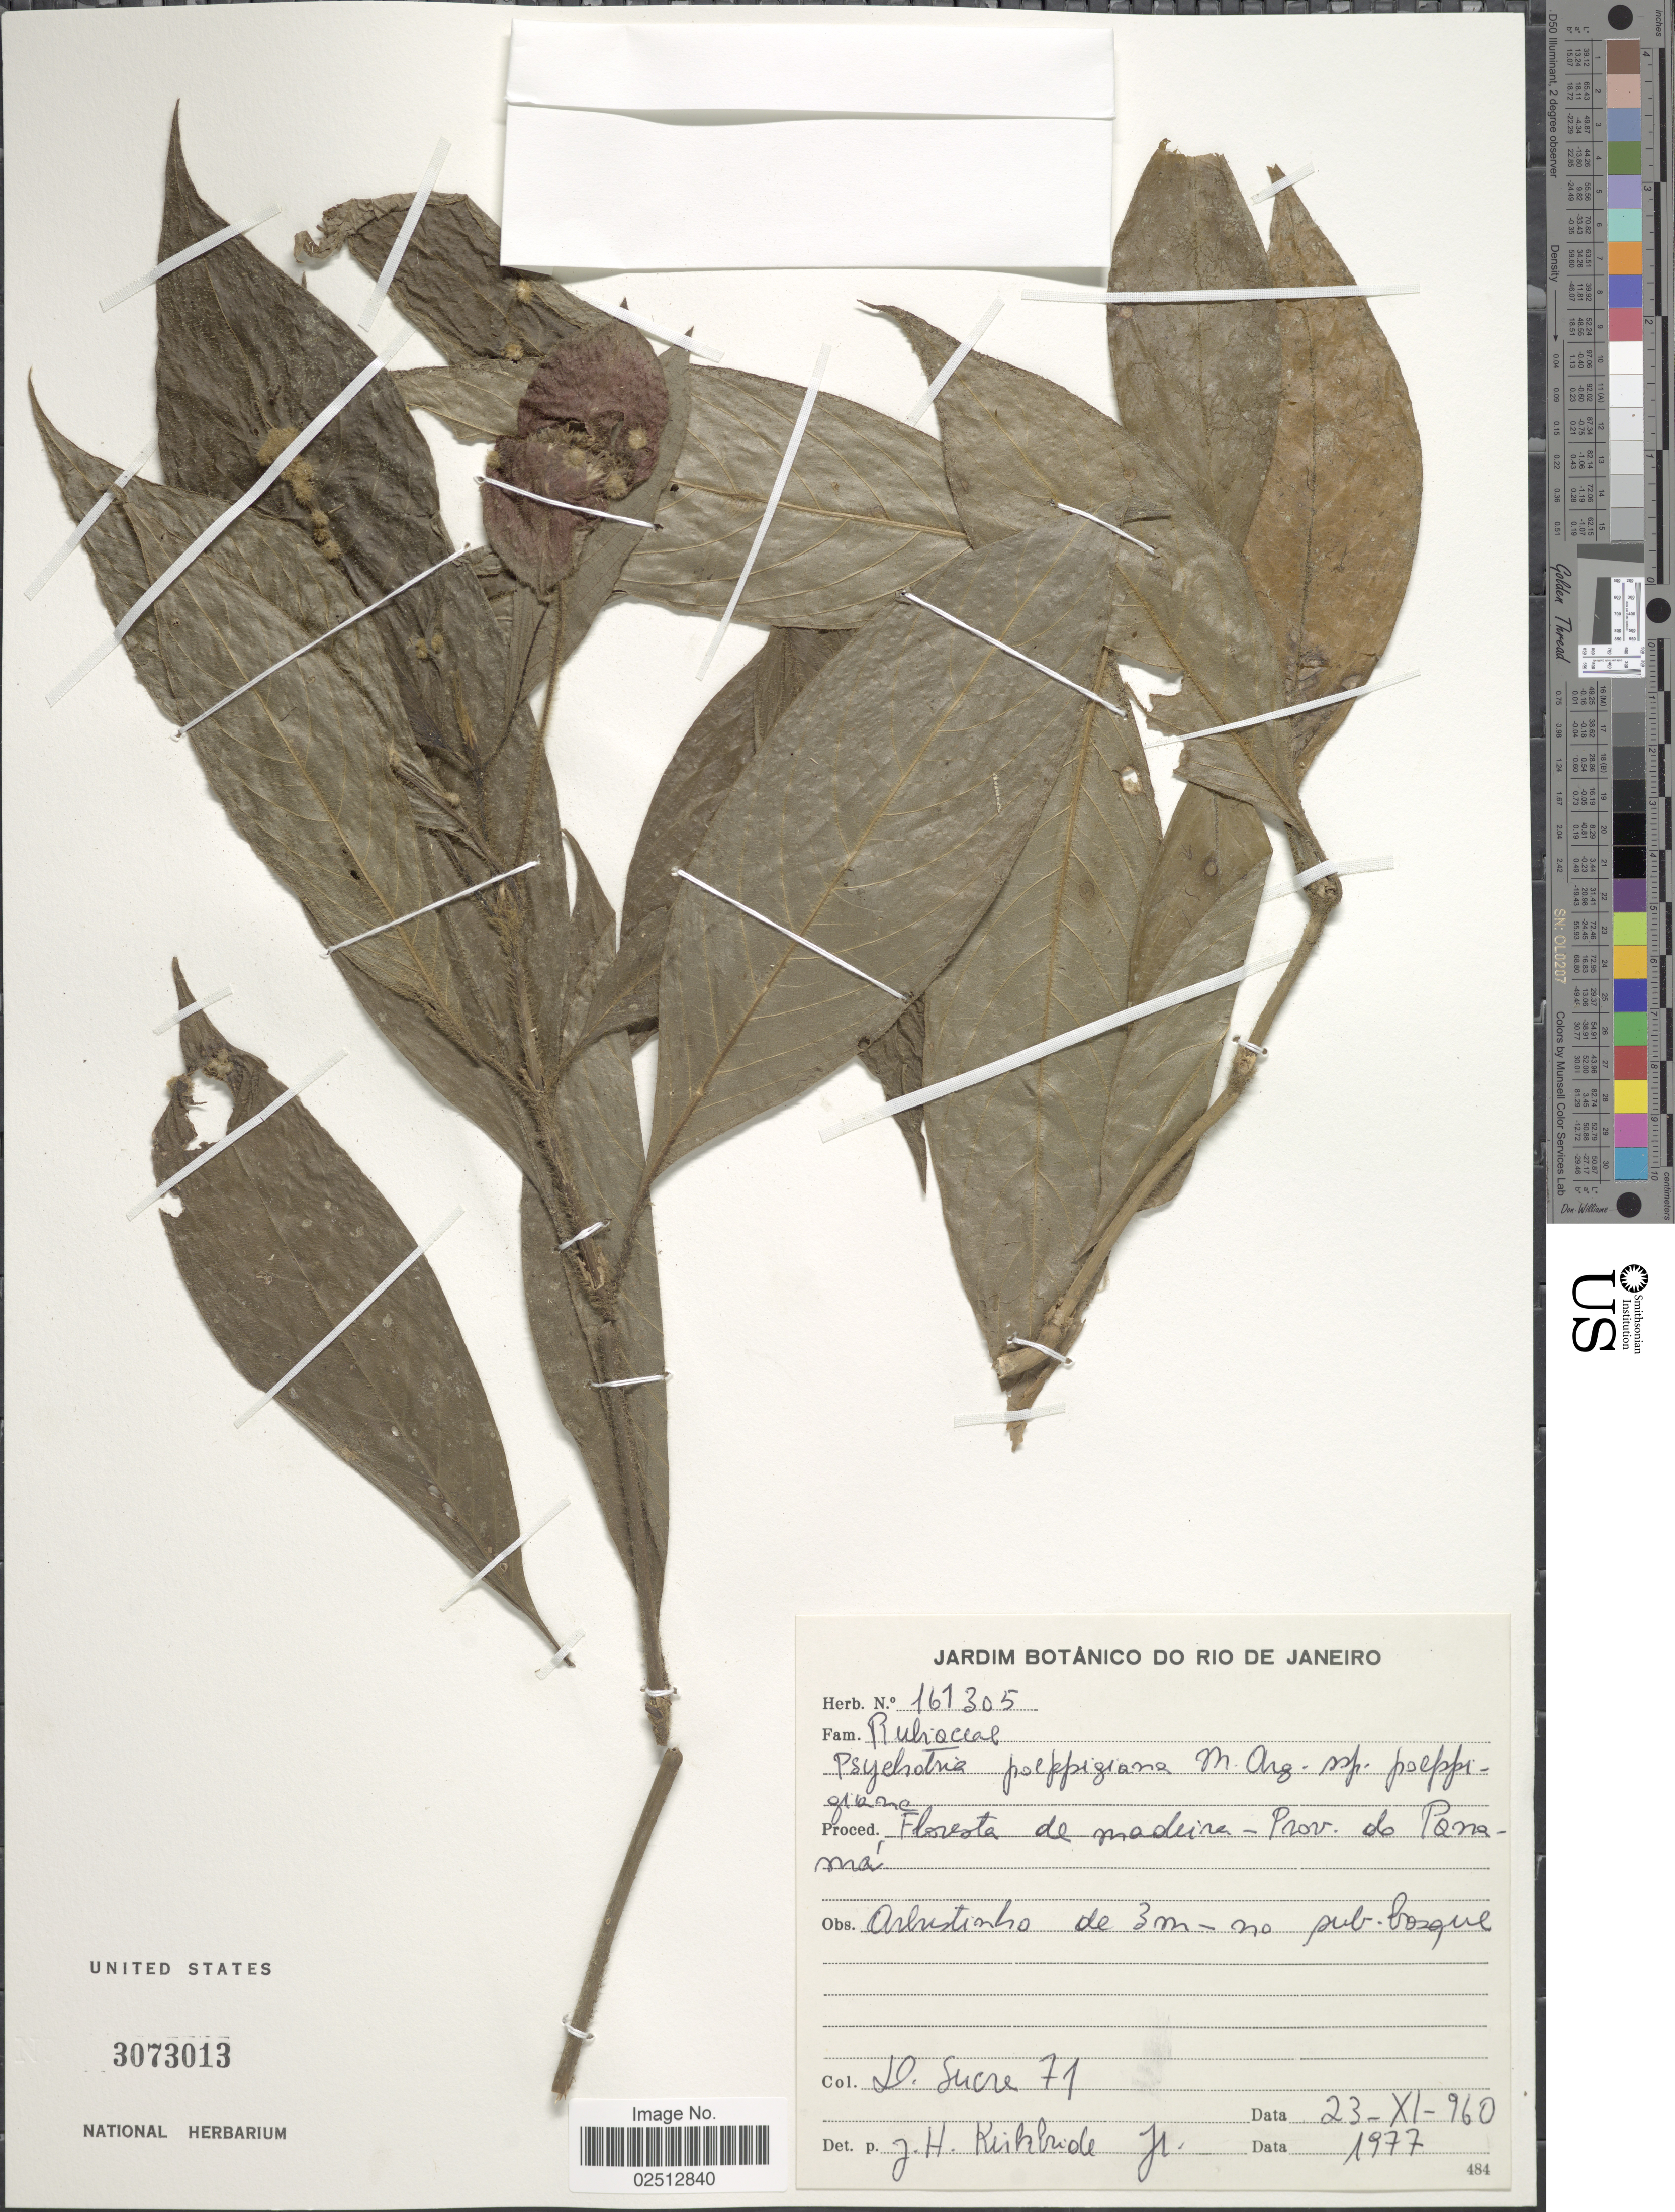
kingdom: Plantae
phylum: Tracheophyta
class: Magnoliopsida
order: Gentianales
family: Rubiaceae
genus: Psychotria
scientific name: Psychotria poeppigiana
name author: Müll. Arg.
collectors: D. Sucre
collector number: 71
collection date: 1960-11-23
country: Panama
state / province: Panamá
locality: Floresta de madeira-Prov. do Panama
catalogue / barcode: US 3073013